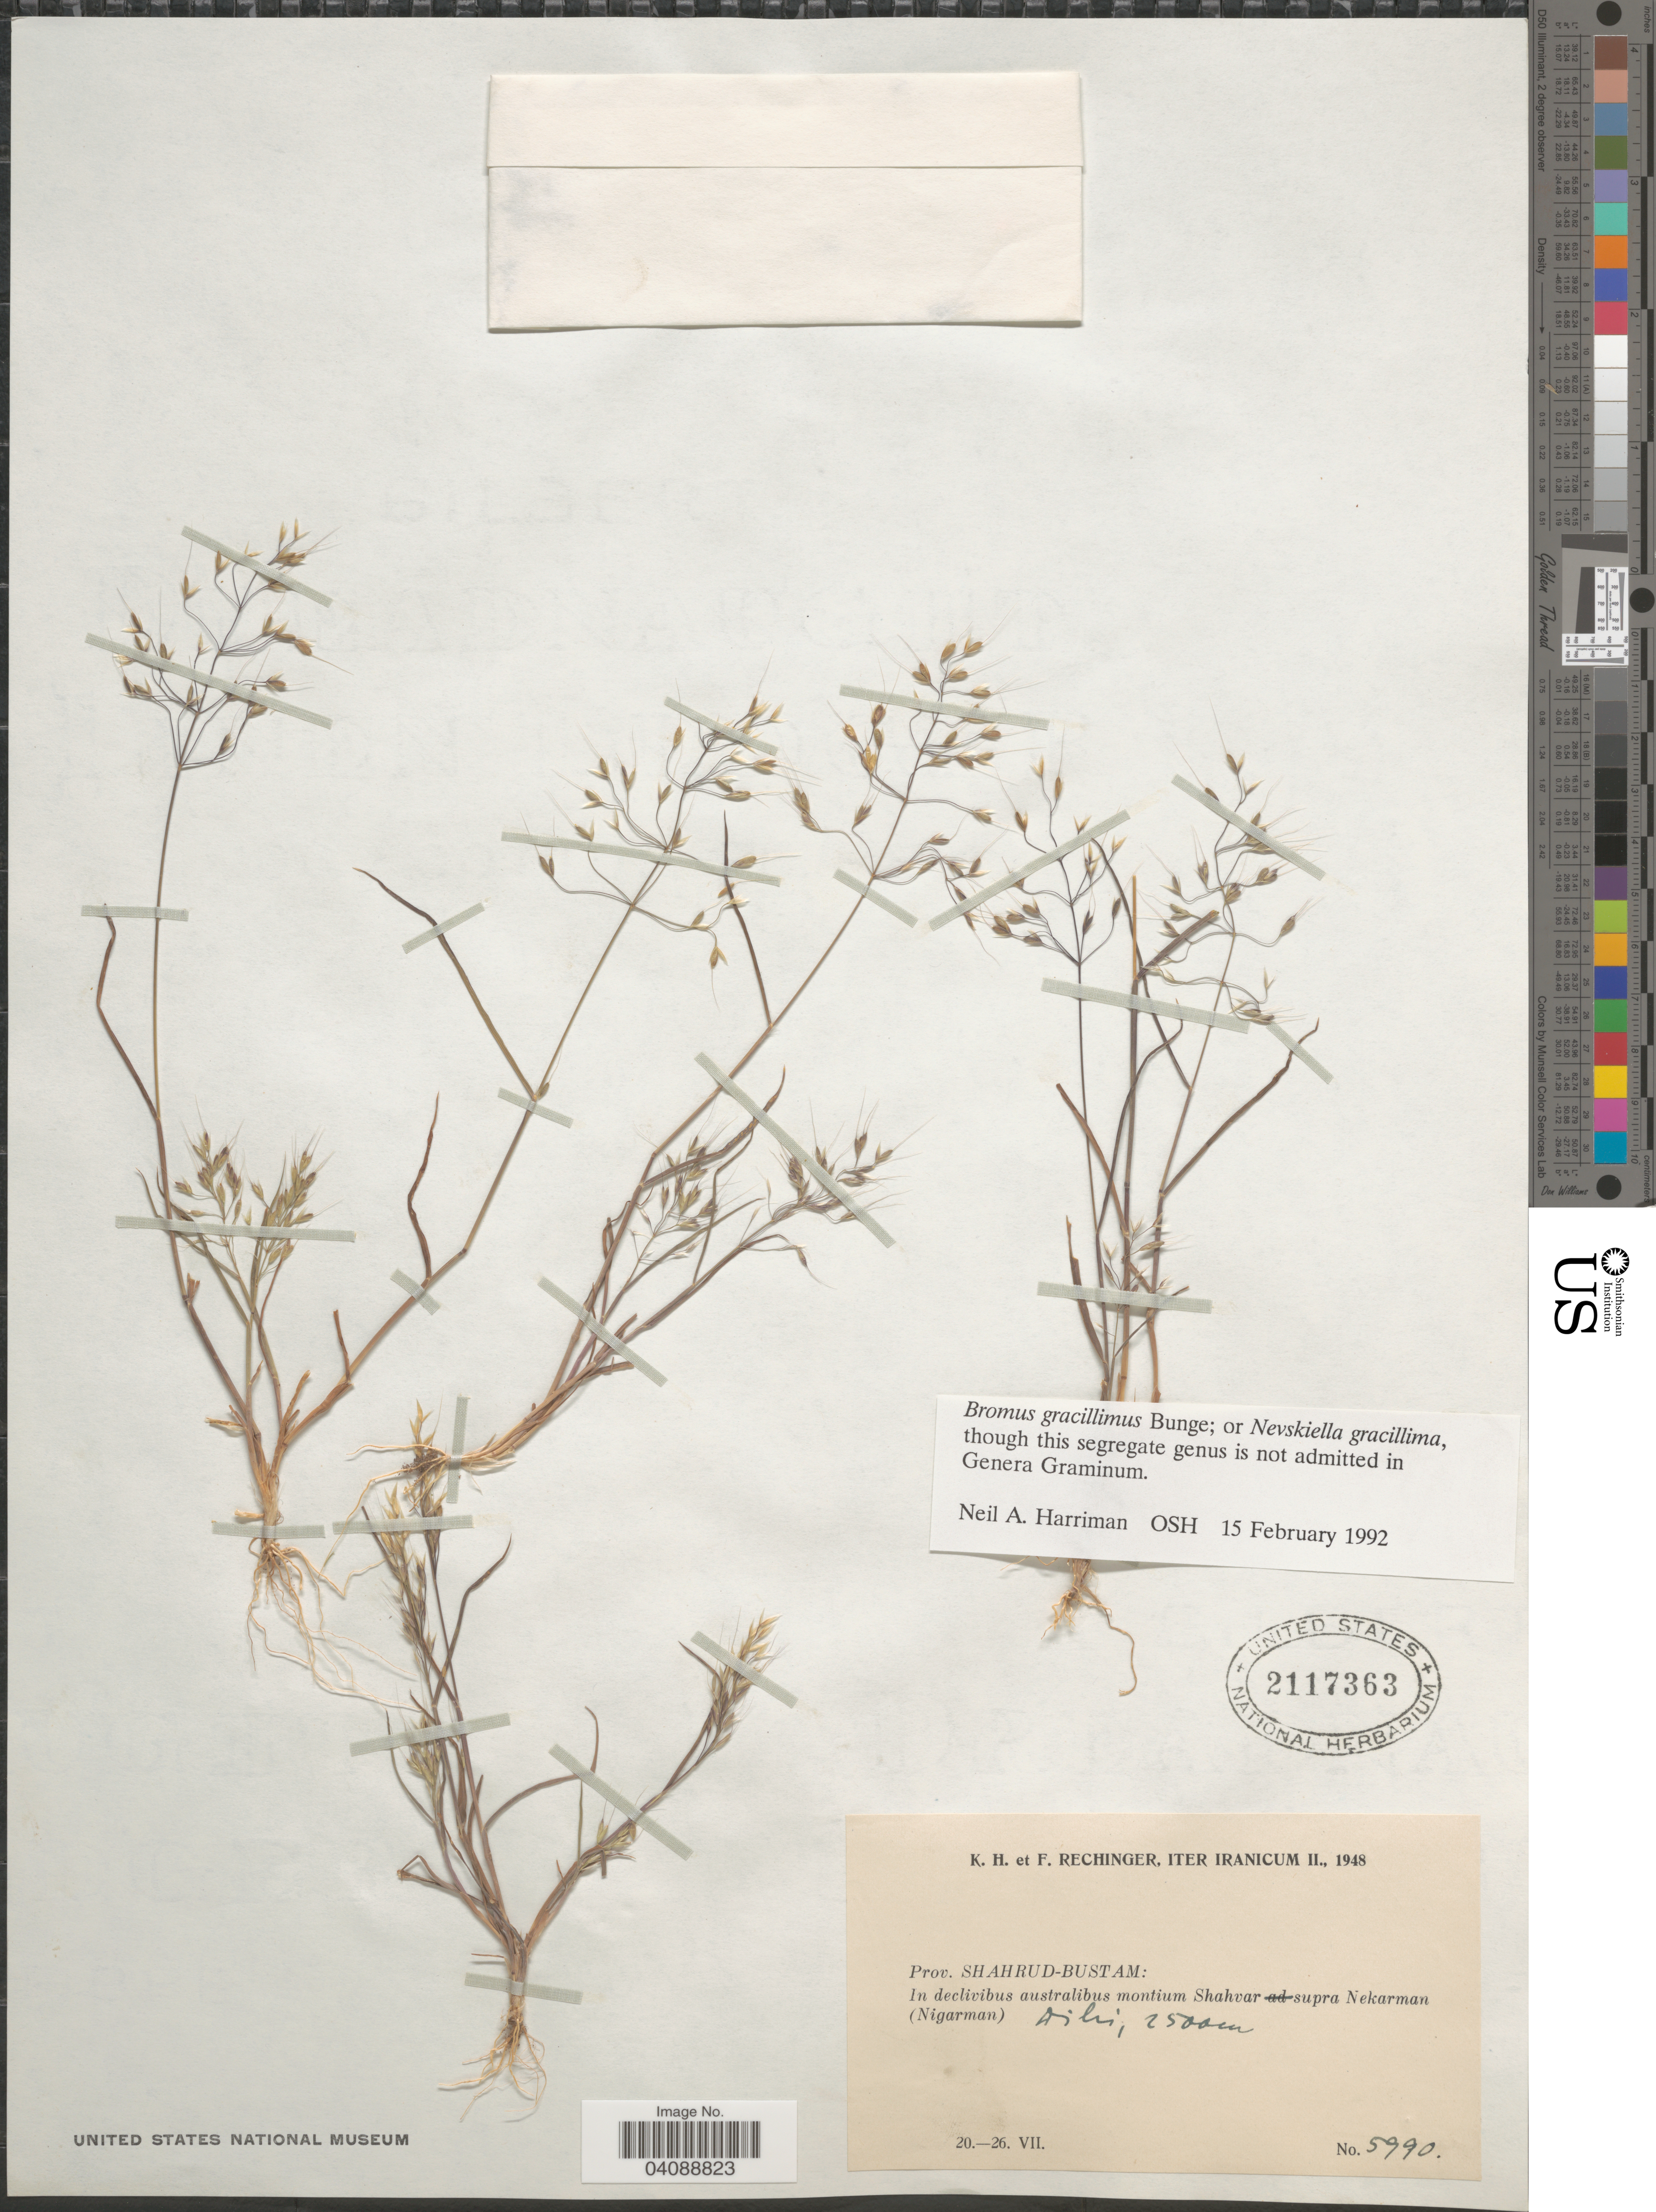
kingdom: Plantae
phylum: Tracheophyta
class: Liliopsida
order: Poales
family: Poaceae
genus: Bromus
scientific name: Bromus gracillimus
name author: Bunge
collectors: K. H. Rechinger & F. Rechinger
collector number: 5990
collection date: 1948-07-20/1948-07-26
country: Iran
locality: Iter Iranicum II., 1948. Prov. Shahrud-Bustam: In declivibus australibus montium Shahvar supra Nekarman (Nigarman). Dilvi [interpreted].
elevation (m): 2500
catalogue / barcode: US 2117363